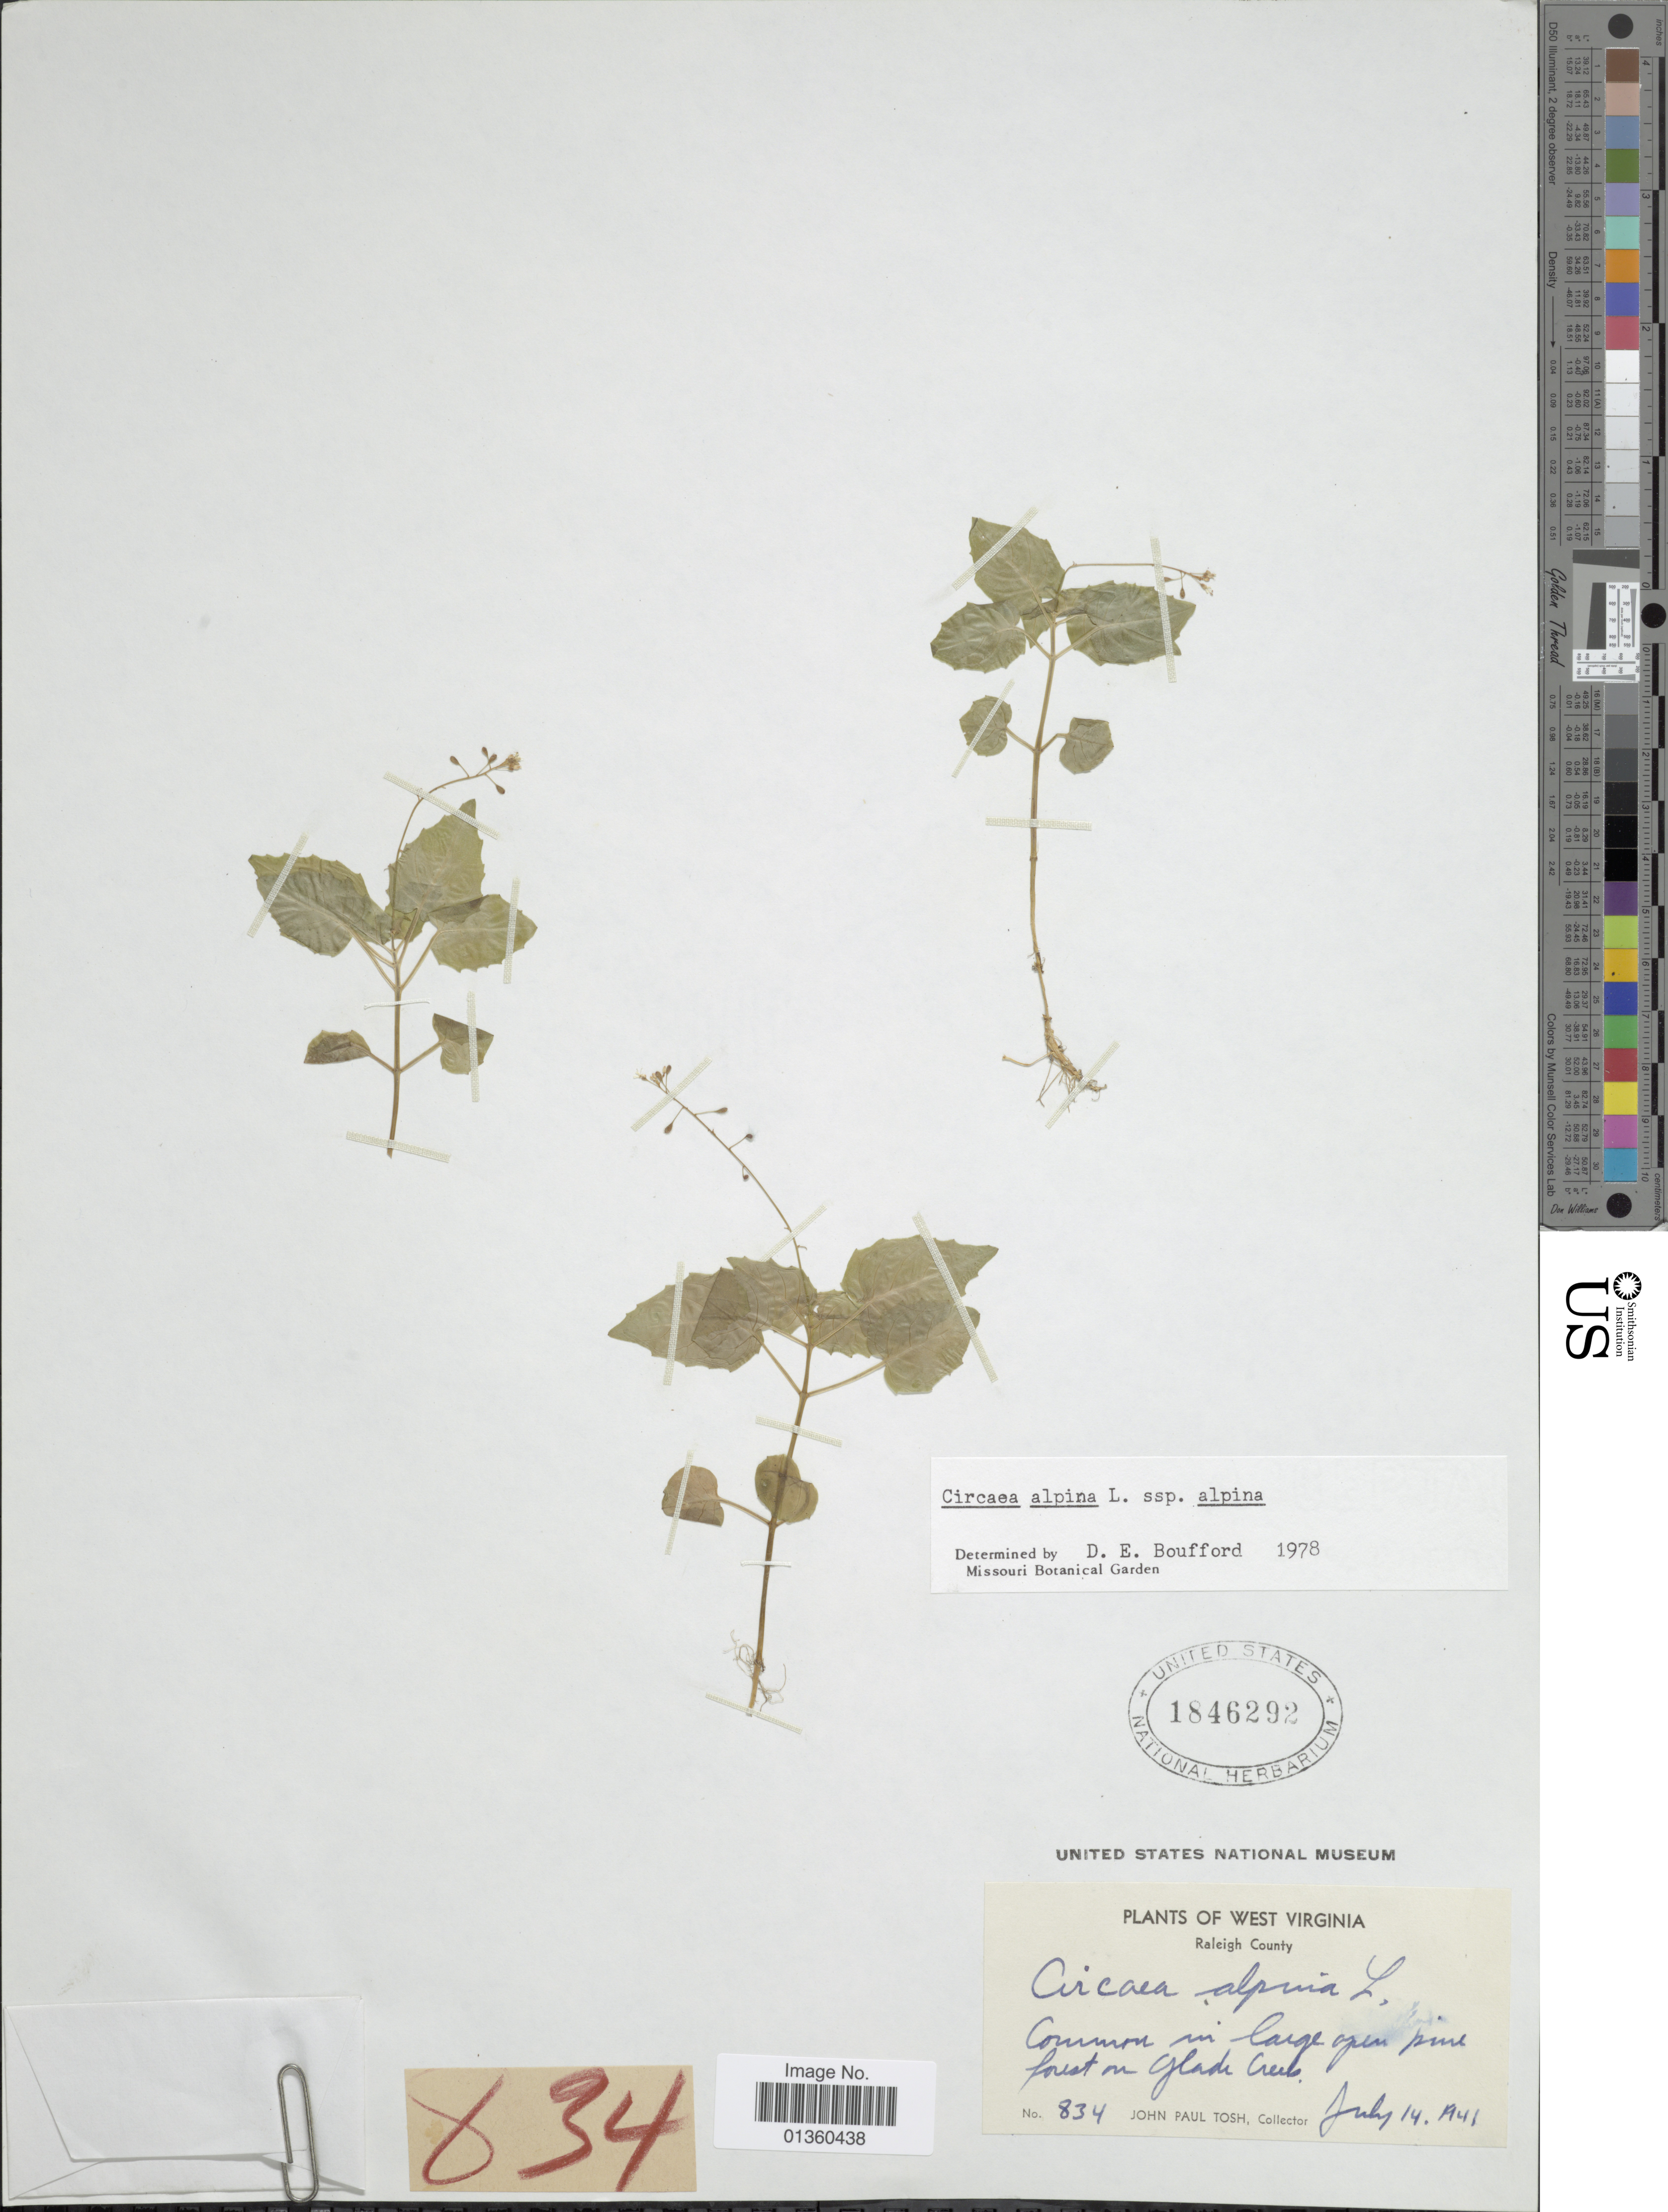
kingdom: Plantae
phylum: Tracheophyta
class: Magnoliopsida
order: Myrtales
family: Onagraceae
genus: Circaea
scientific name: Circaea alpina subsp. alpina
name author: L.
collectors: J. Tosh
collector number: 834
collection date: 1941-07-14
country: United States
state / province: West Virginia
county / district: Raleigh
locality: Raleigh County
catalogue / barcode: US 1846292